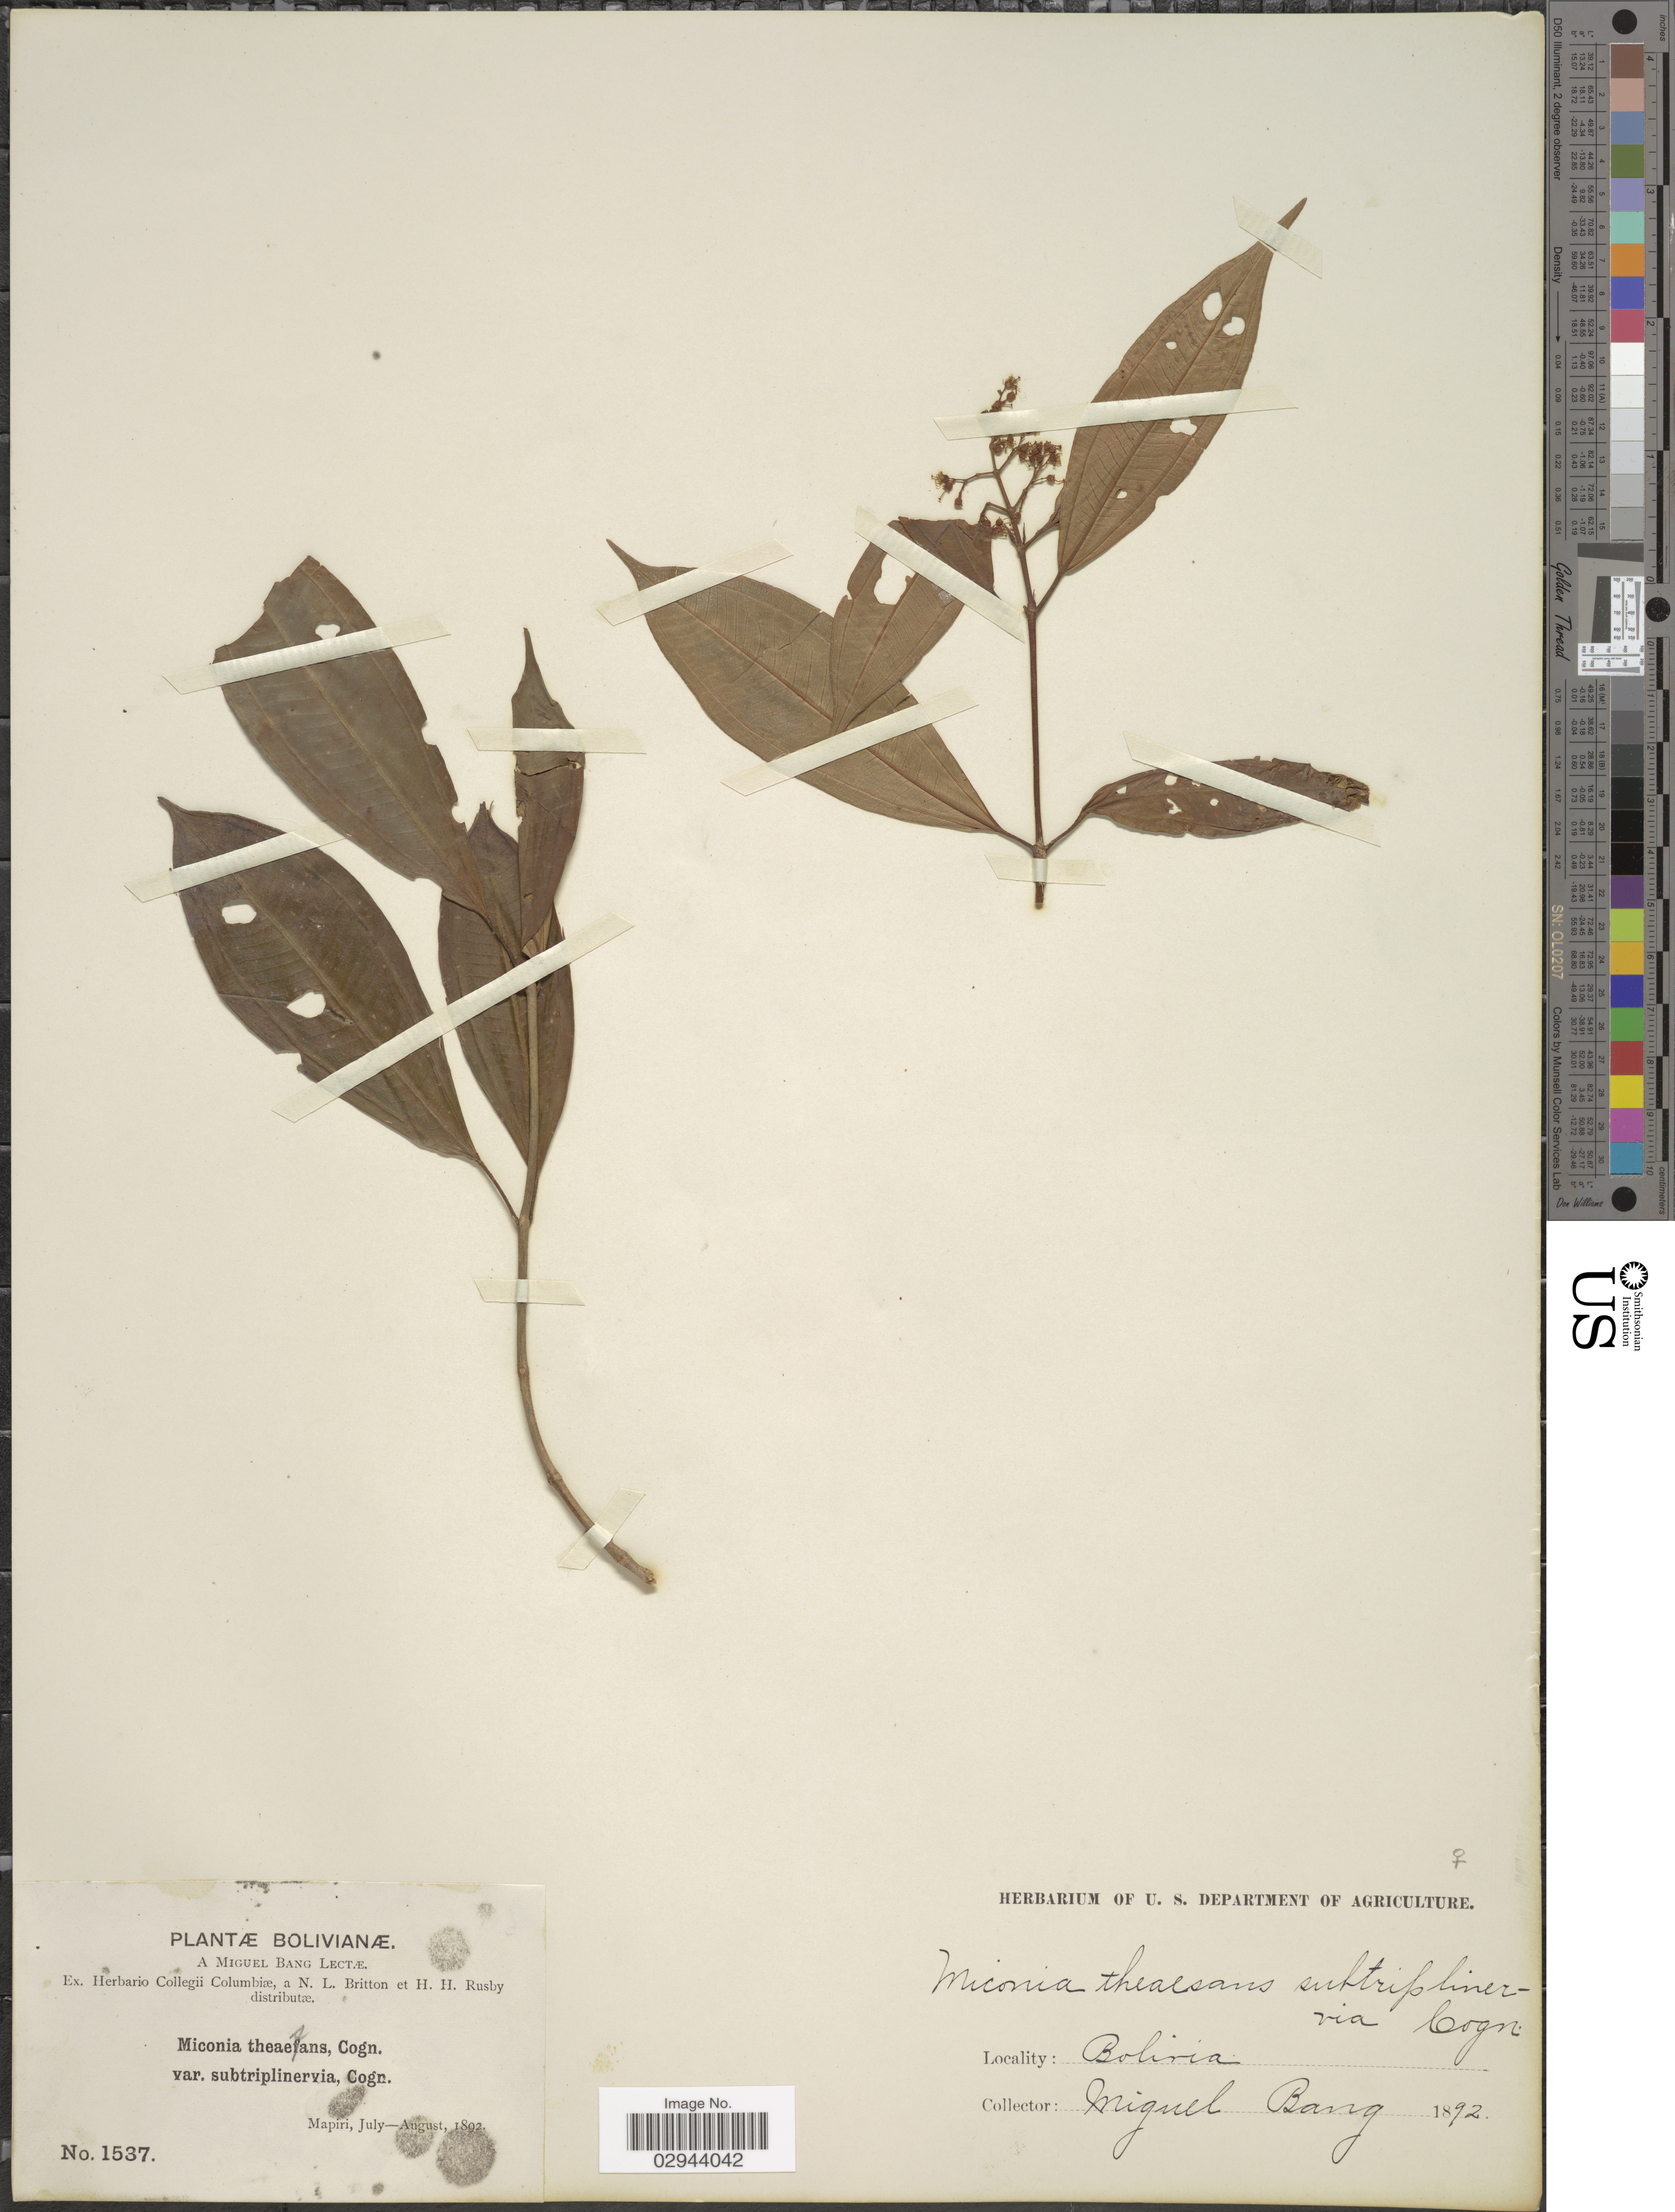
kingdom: Plantae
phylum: Tracheophyta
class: Magnoliopsida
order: Myrtales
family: Melastomataceae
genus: Miconia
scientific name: Miconia theizans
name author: (Bonpl.) Cogn.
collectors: M. Bang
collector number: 1537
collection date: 1892-07/1892-08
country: Bolivia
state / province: La Paz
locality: Mapiri.